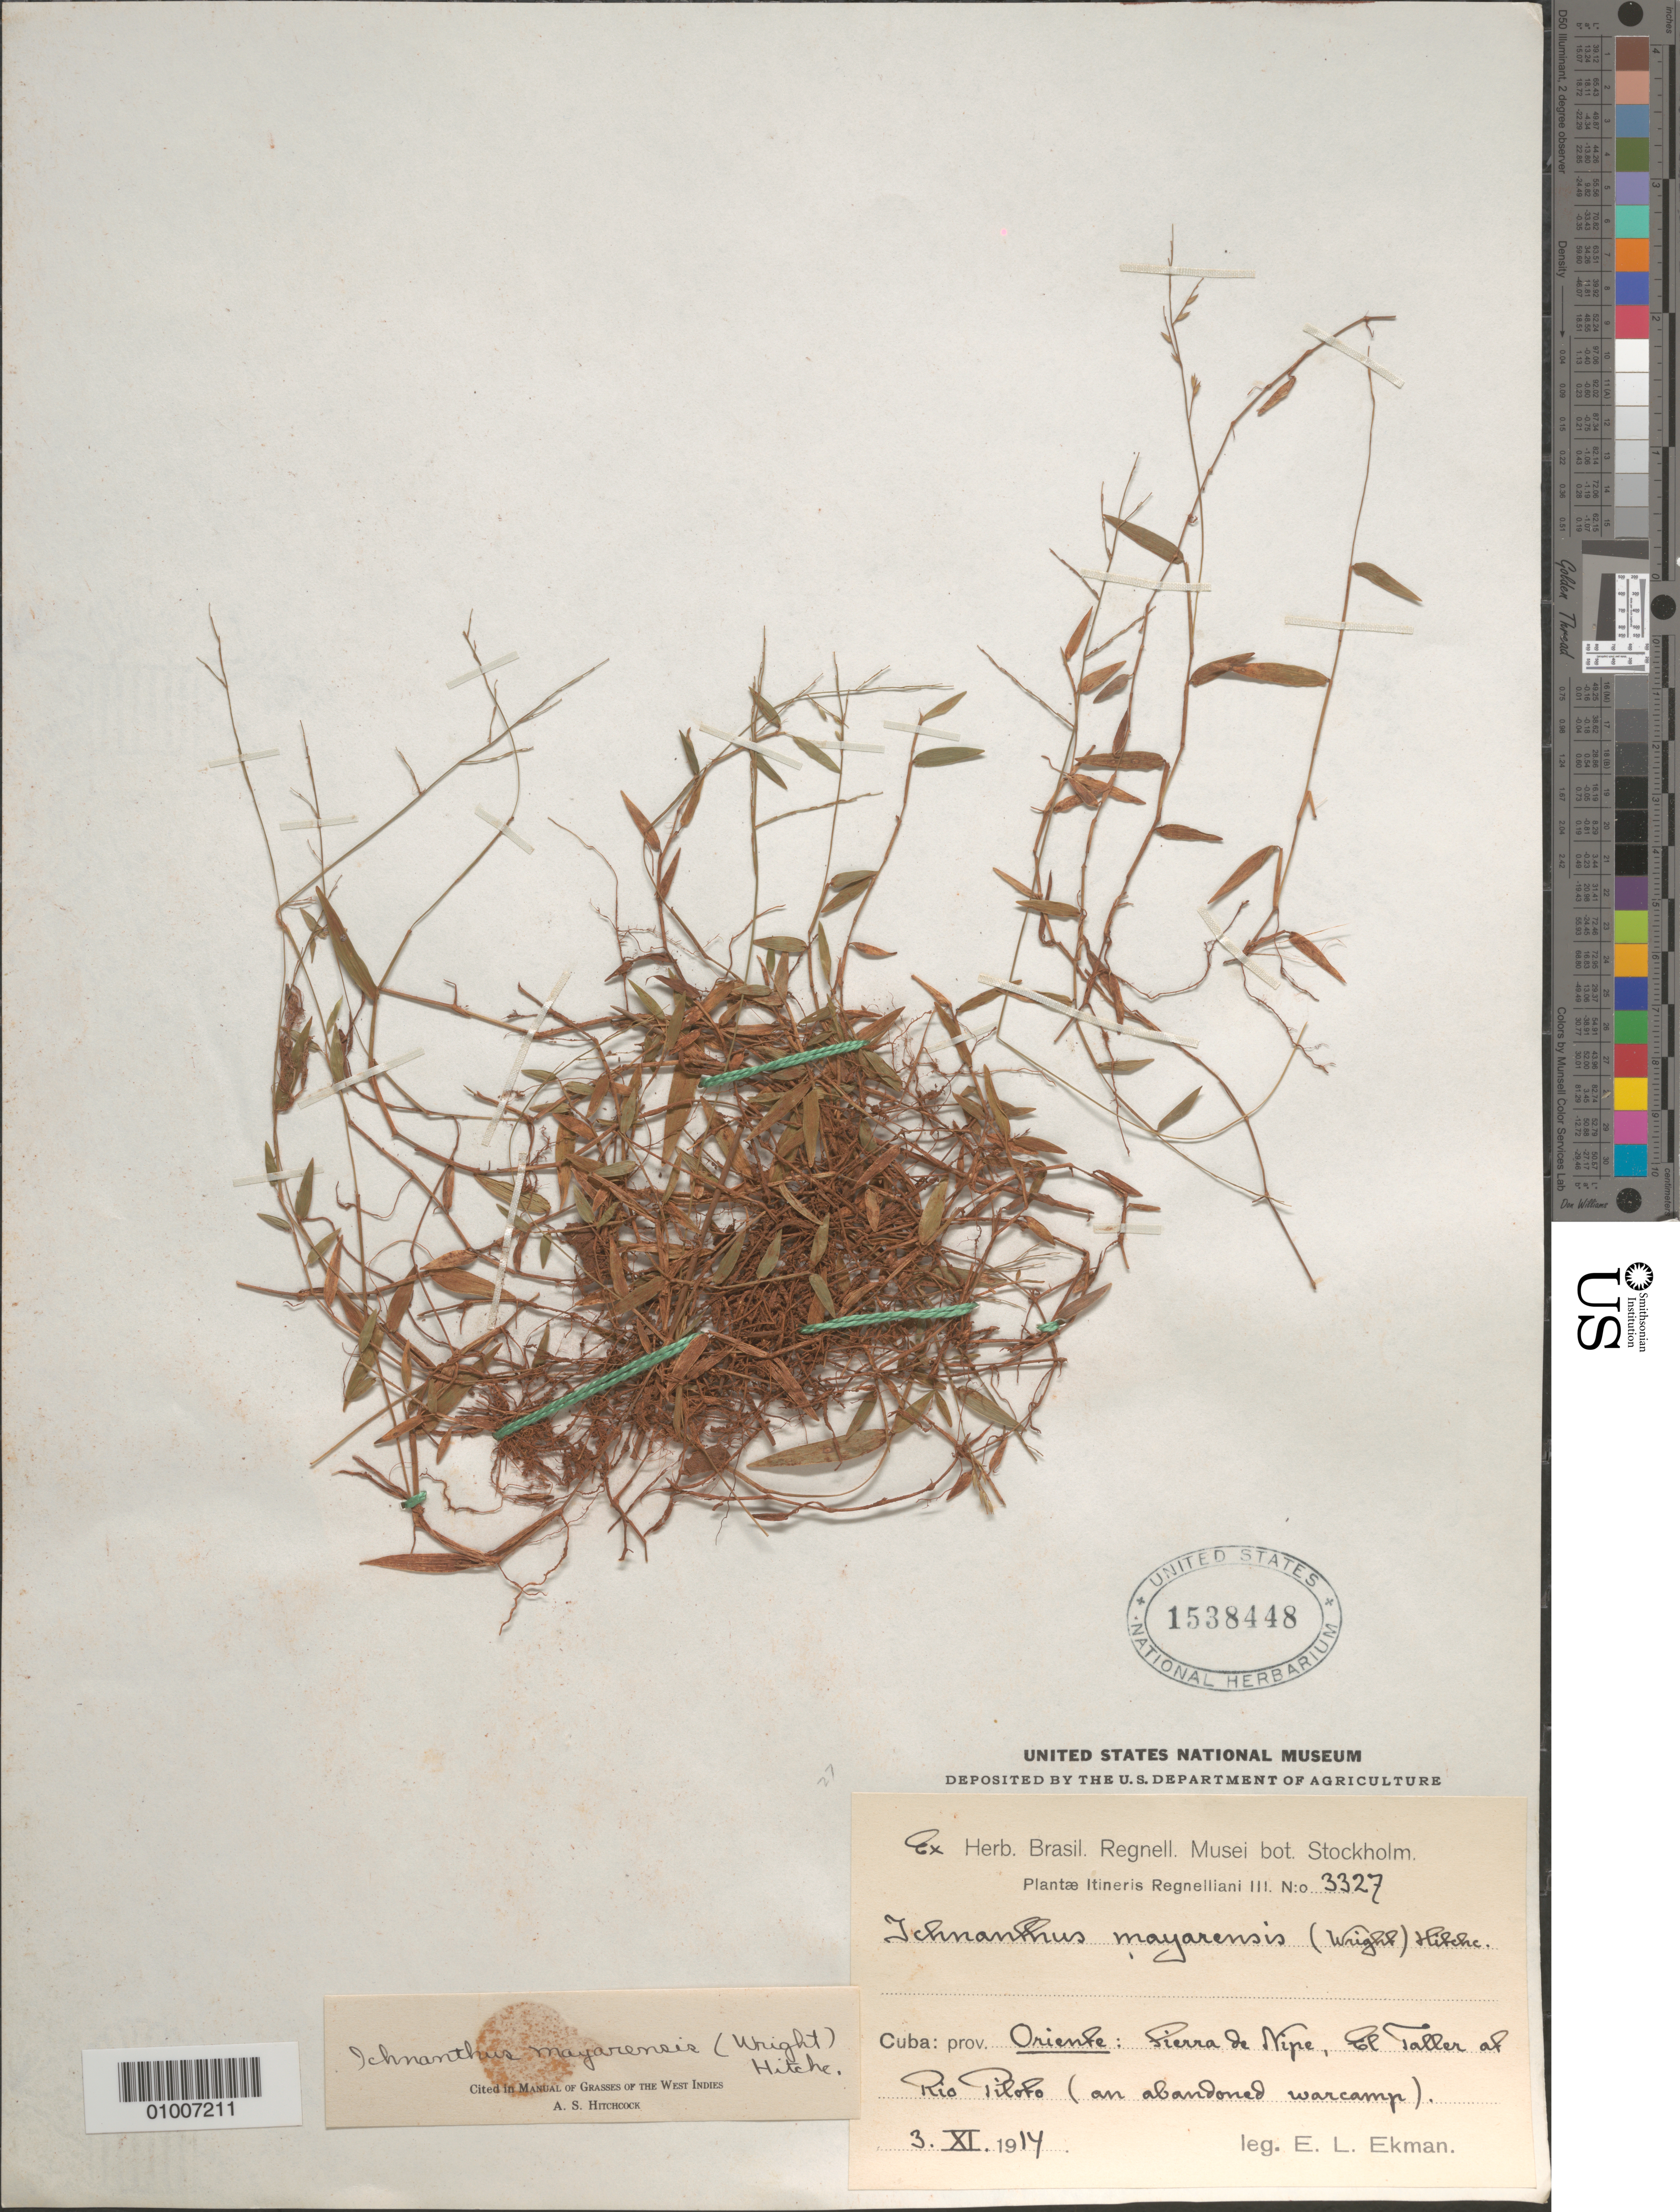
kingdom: Plantae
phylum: Tracheophyta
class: Liliopsida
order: Poales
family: Poaceae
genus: Ichnanthus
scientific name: Ichnanthus mayarensis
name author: (C. Wright) Hitchc.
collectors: E. L. Ekman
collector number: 3327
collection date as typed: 03 Nov 1914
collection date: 1914-11-03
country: Cuba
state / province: Holguín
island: Cuba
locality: Oriente, Sierra de Nipe, el Taller of Rio Pioloto (an abandoned warcamp)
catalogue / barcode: US 1538448